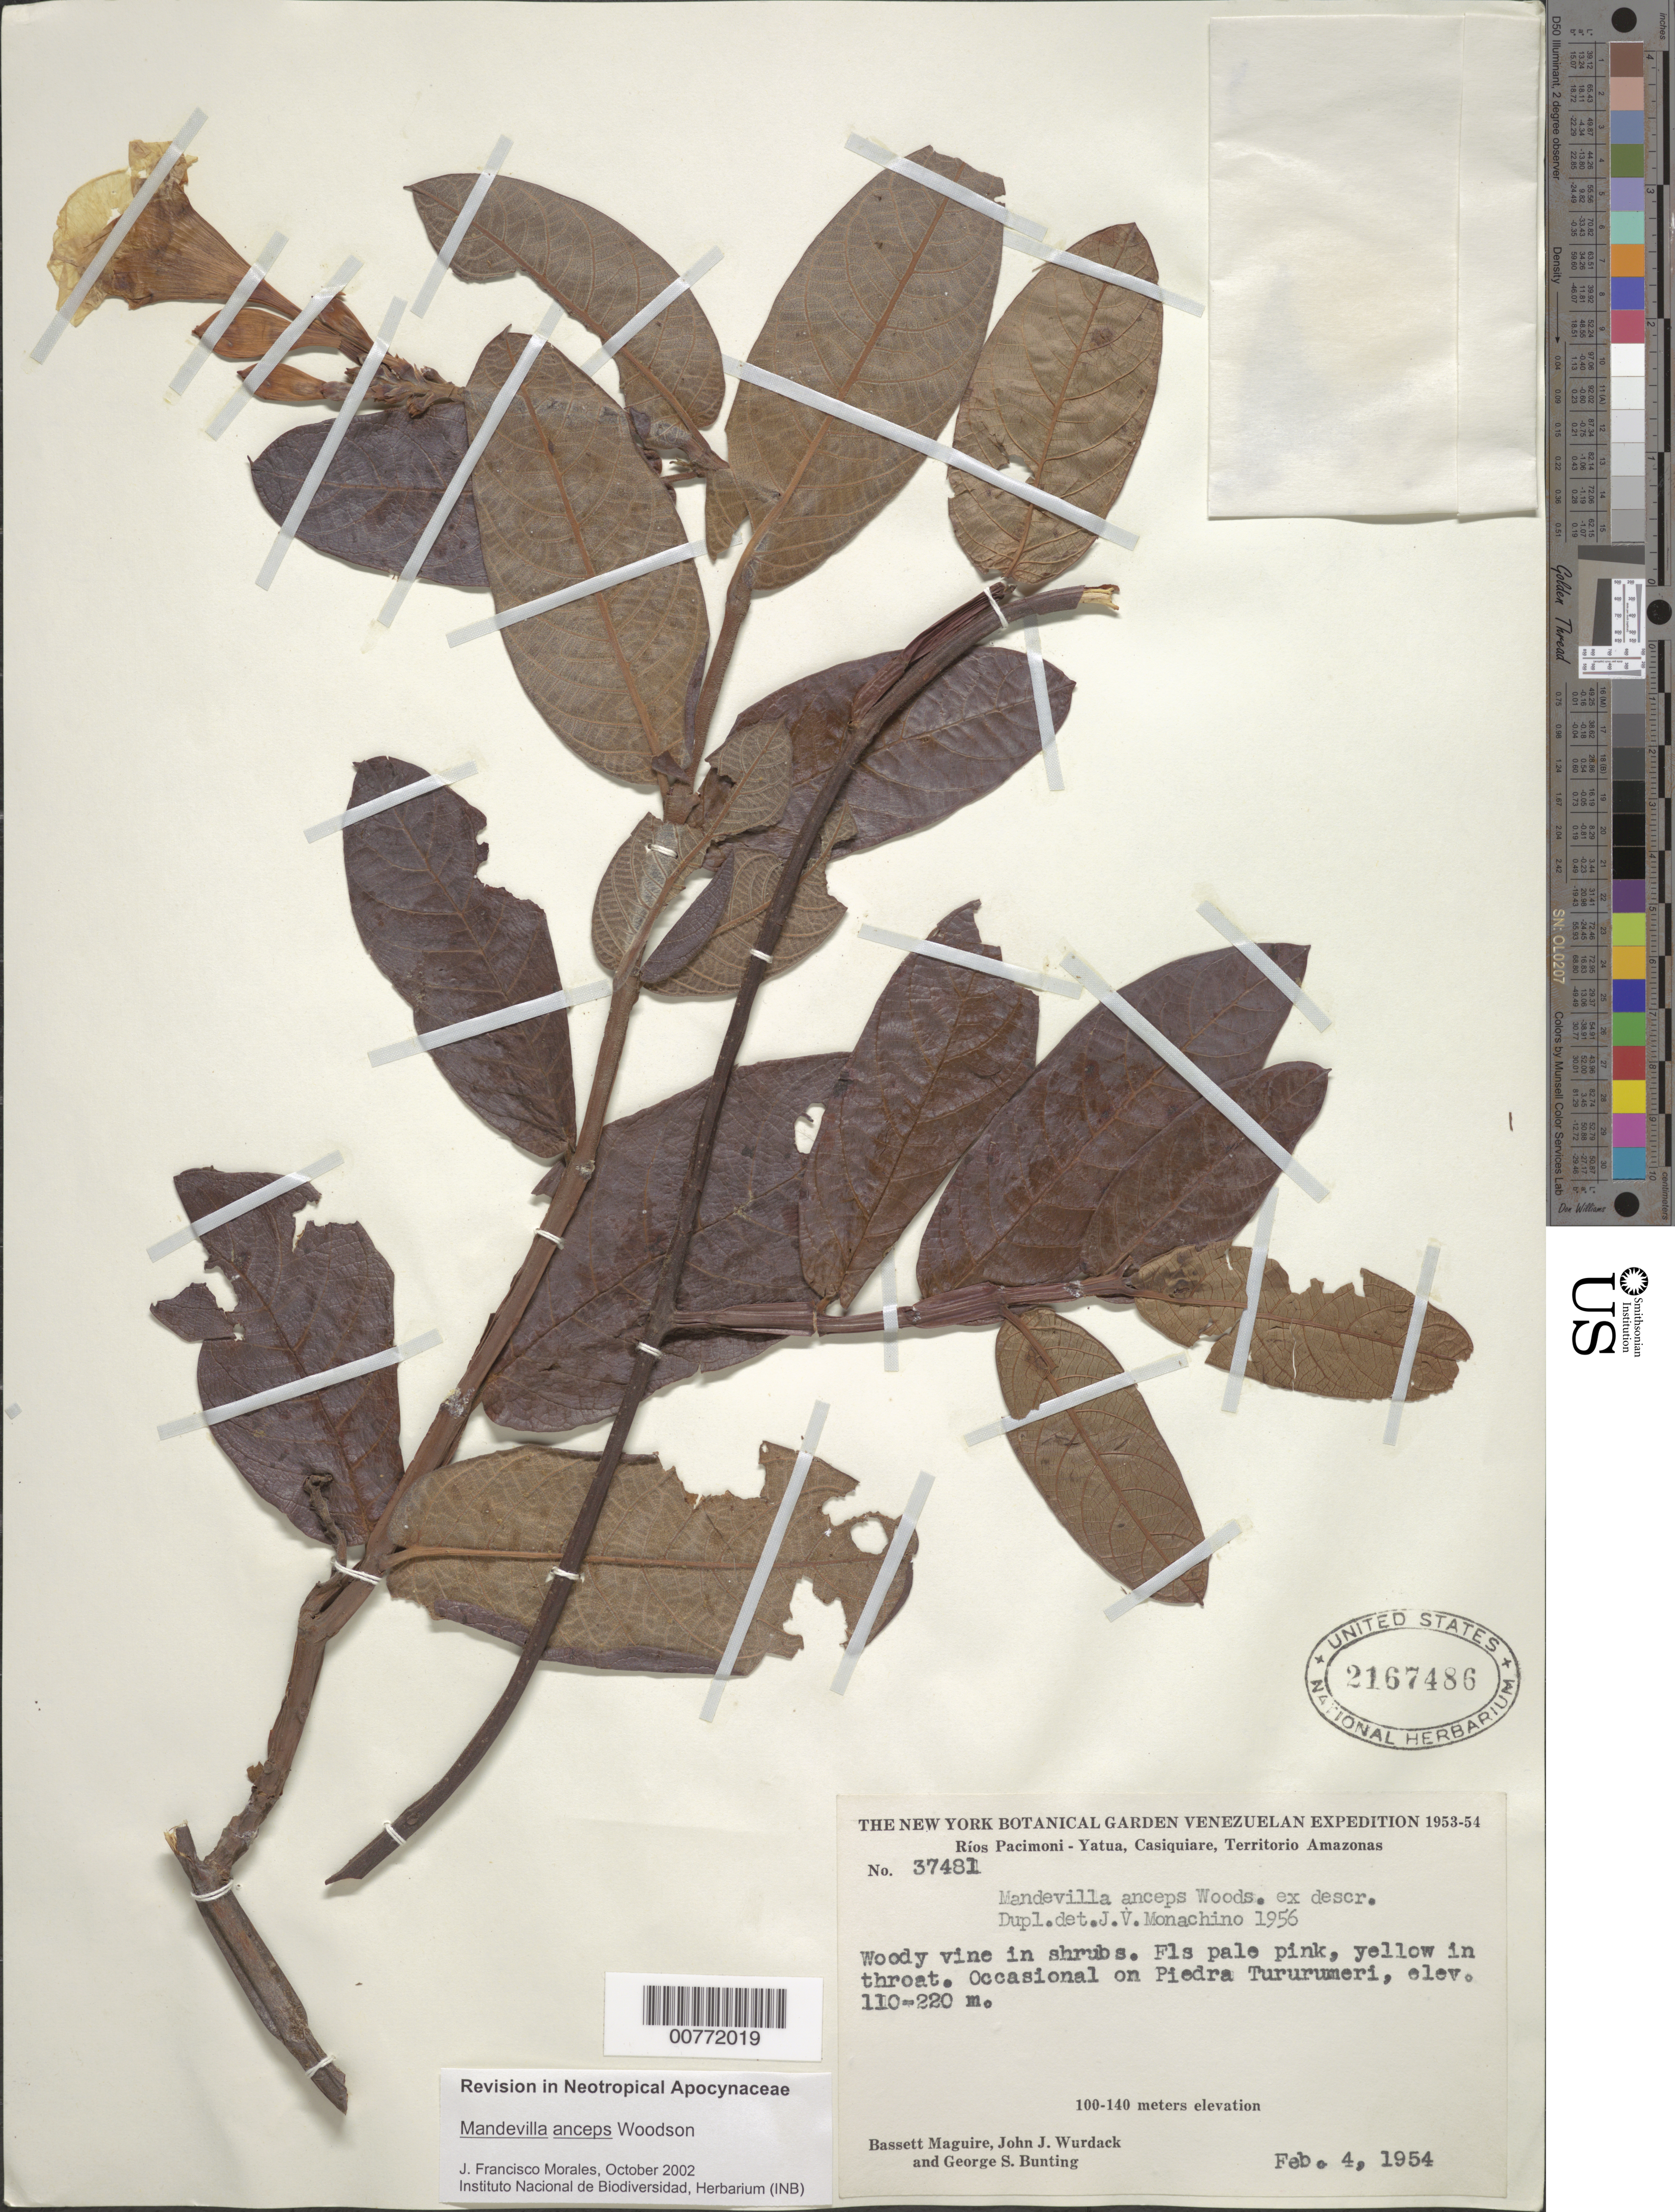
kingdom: Plantae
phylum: Tracheophyta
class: Magnoliopsida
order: Gentianales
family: Apocynaceae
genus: Mandevilla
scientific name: Mandevilla anceps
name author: Woodson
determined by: Morales, J. F.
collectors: B. Maguire, J. J. Wurdack & G. S. Bunting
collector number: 37481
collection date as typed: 4-Feb-54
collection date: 1954-02-04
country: Venezuela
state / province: Amazonas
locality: Ríos Pacimoni - Yatua, Casiquiare, Piedra Tururumeri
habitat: In shrubs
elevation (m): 110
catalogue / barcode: US 2167486